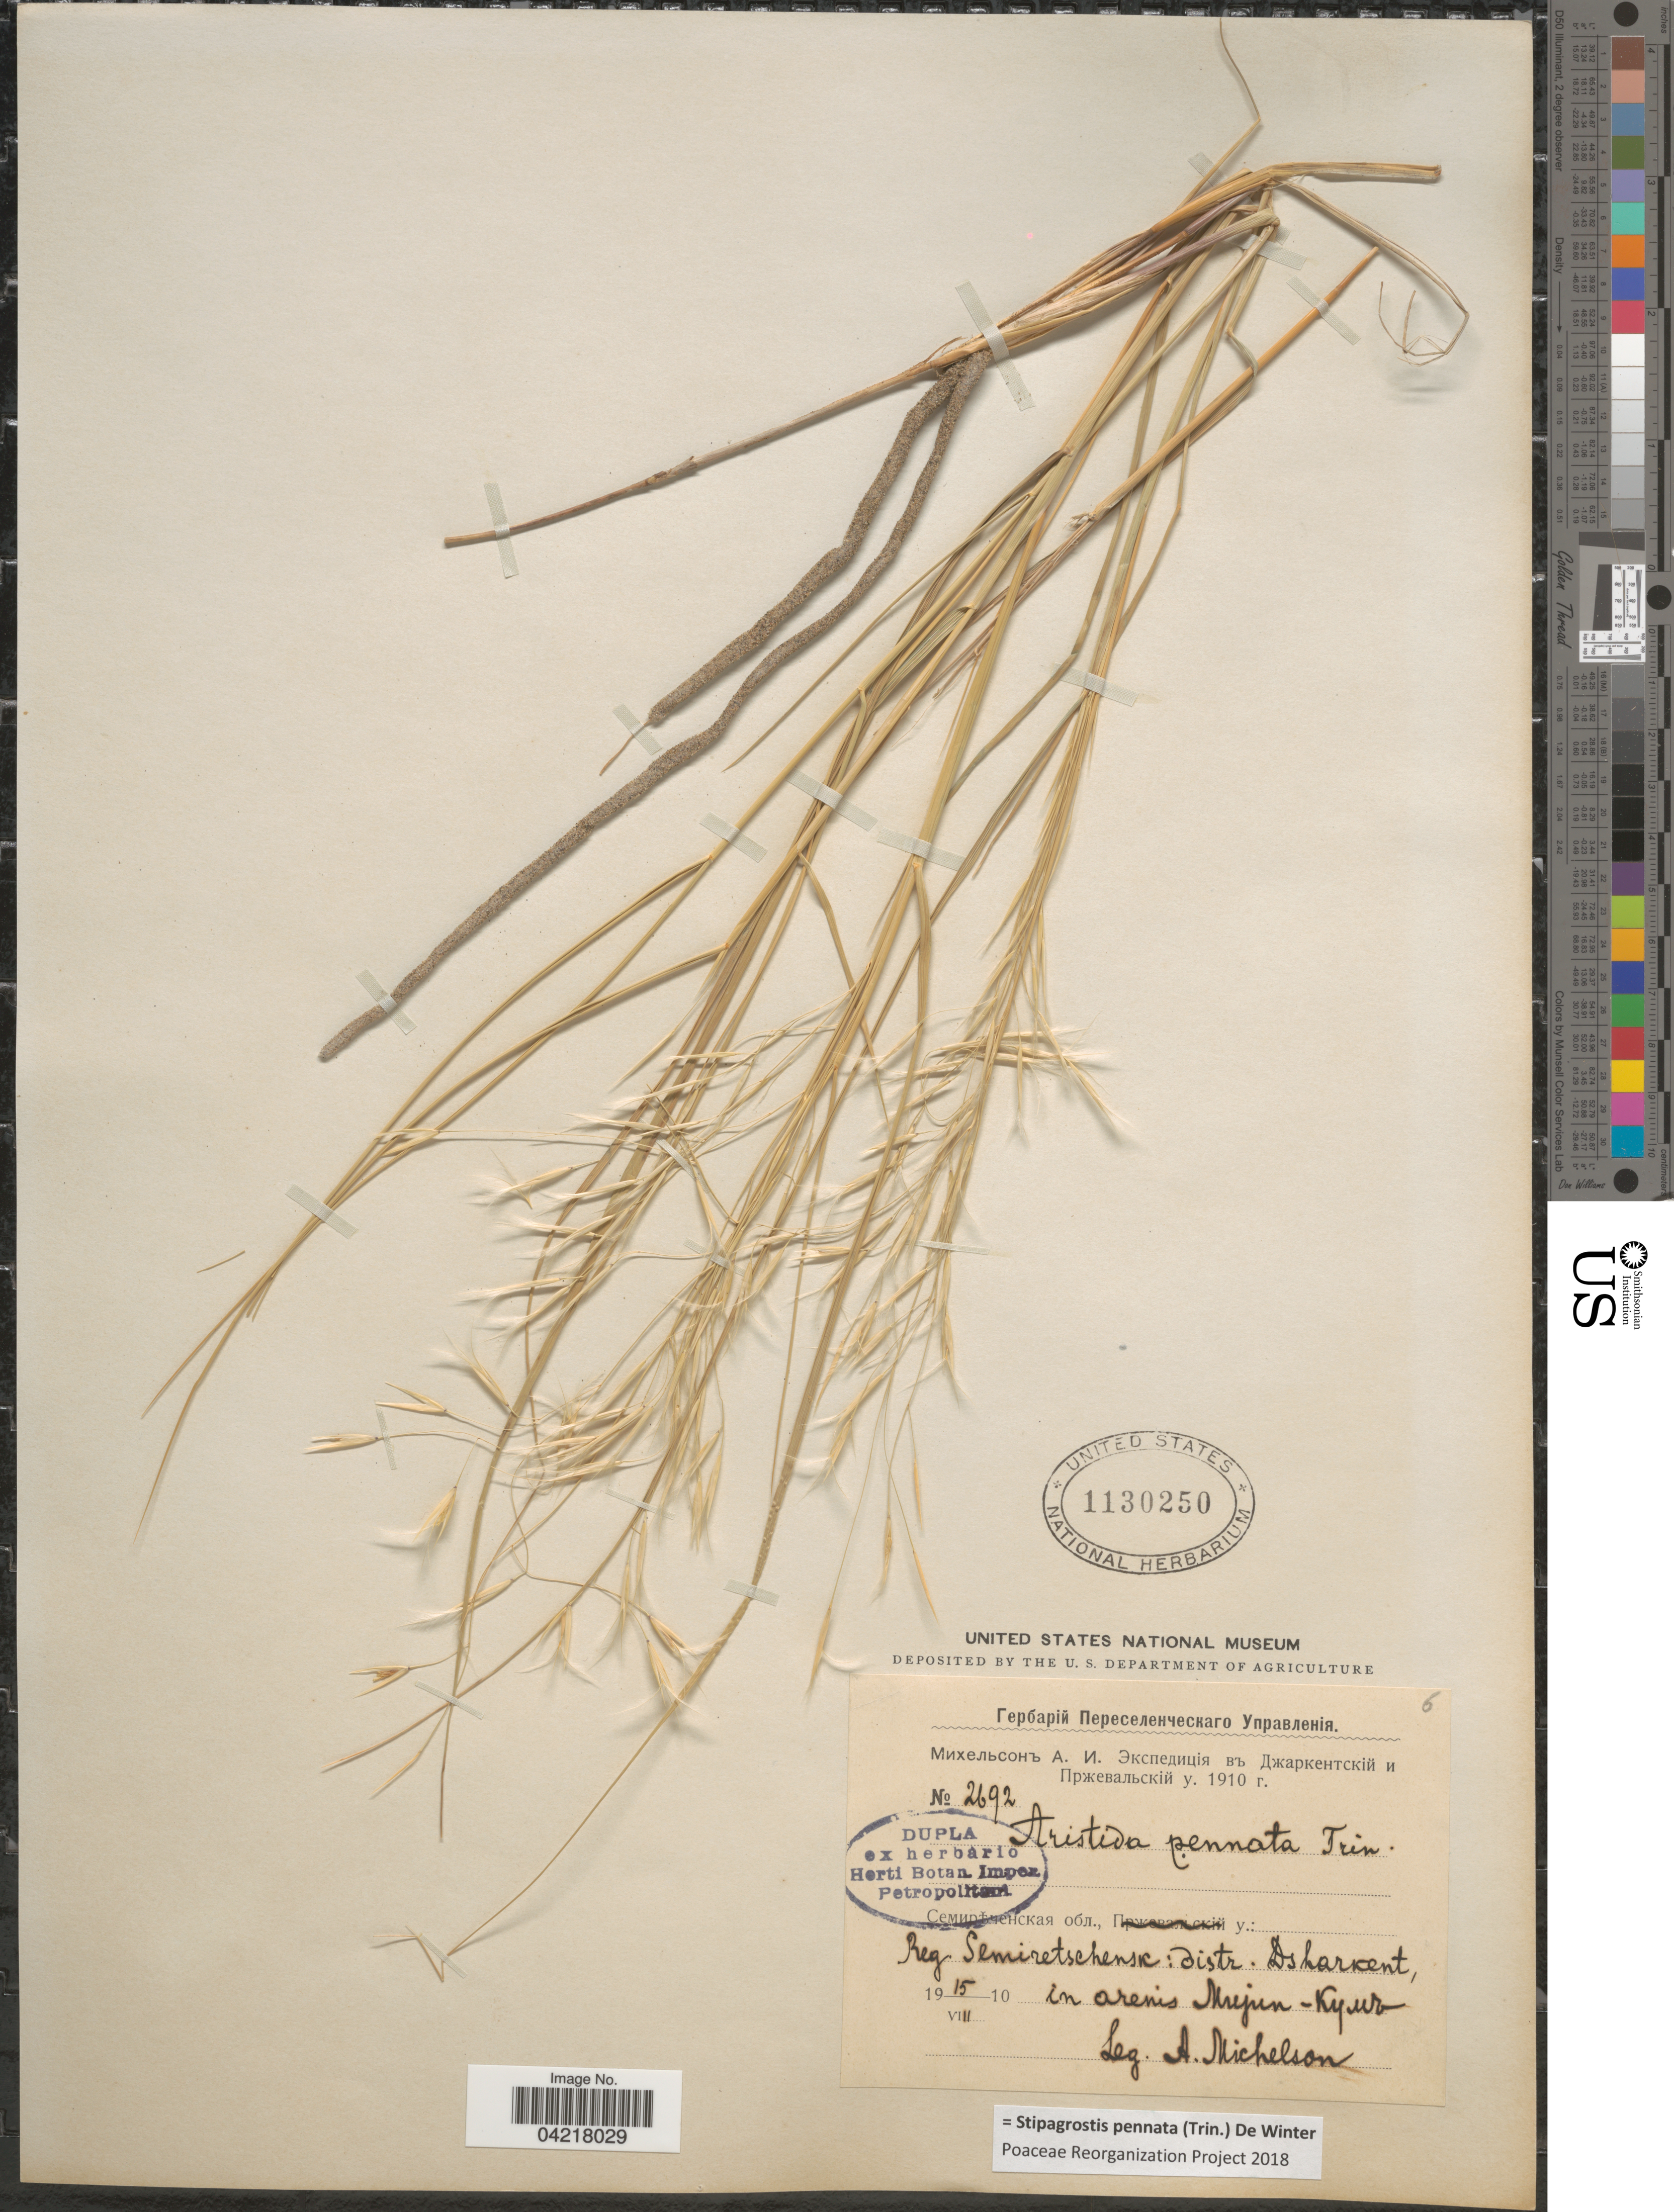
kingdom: Plantae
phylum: Tracheophyta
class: Liliopsida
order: Poales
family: Poaceae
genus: Stipagrostis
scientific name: Stipagrostis pennata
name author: (Trin.) De Winter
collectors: A. Michelson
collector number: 2692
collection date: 1910-08-15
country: Kazakhstan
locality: X. Reg. Semiretschensk: distr. Dsharkent, in arenis Mujun-Kyur.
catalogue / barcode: US 1130250